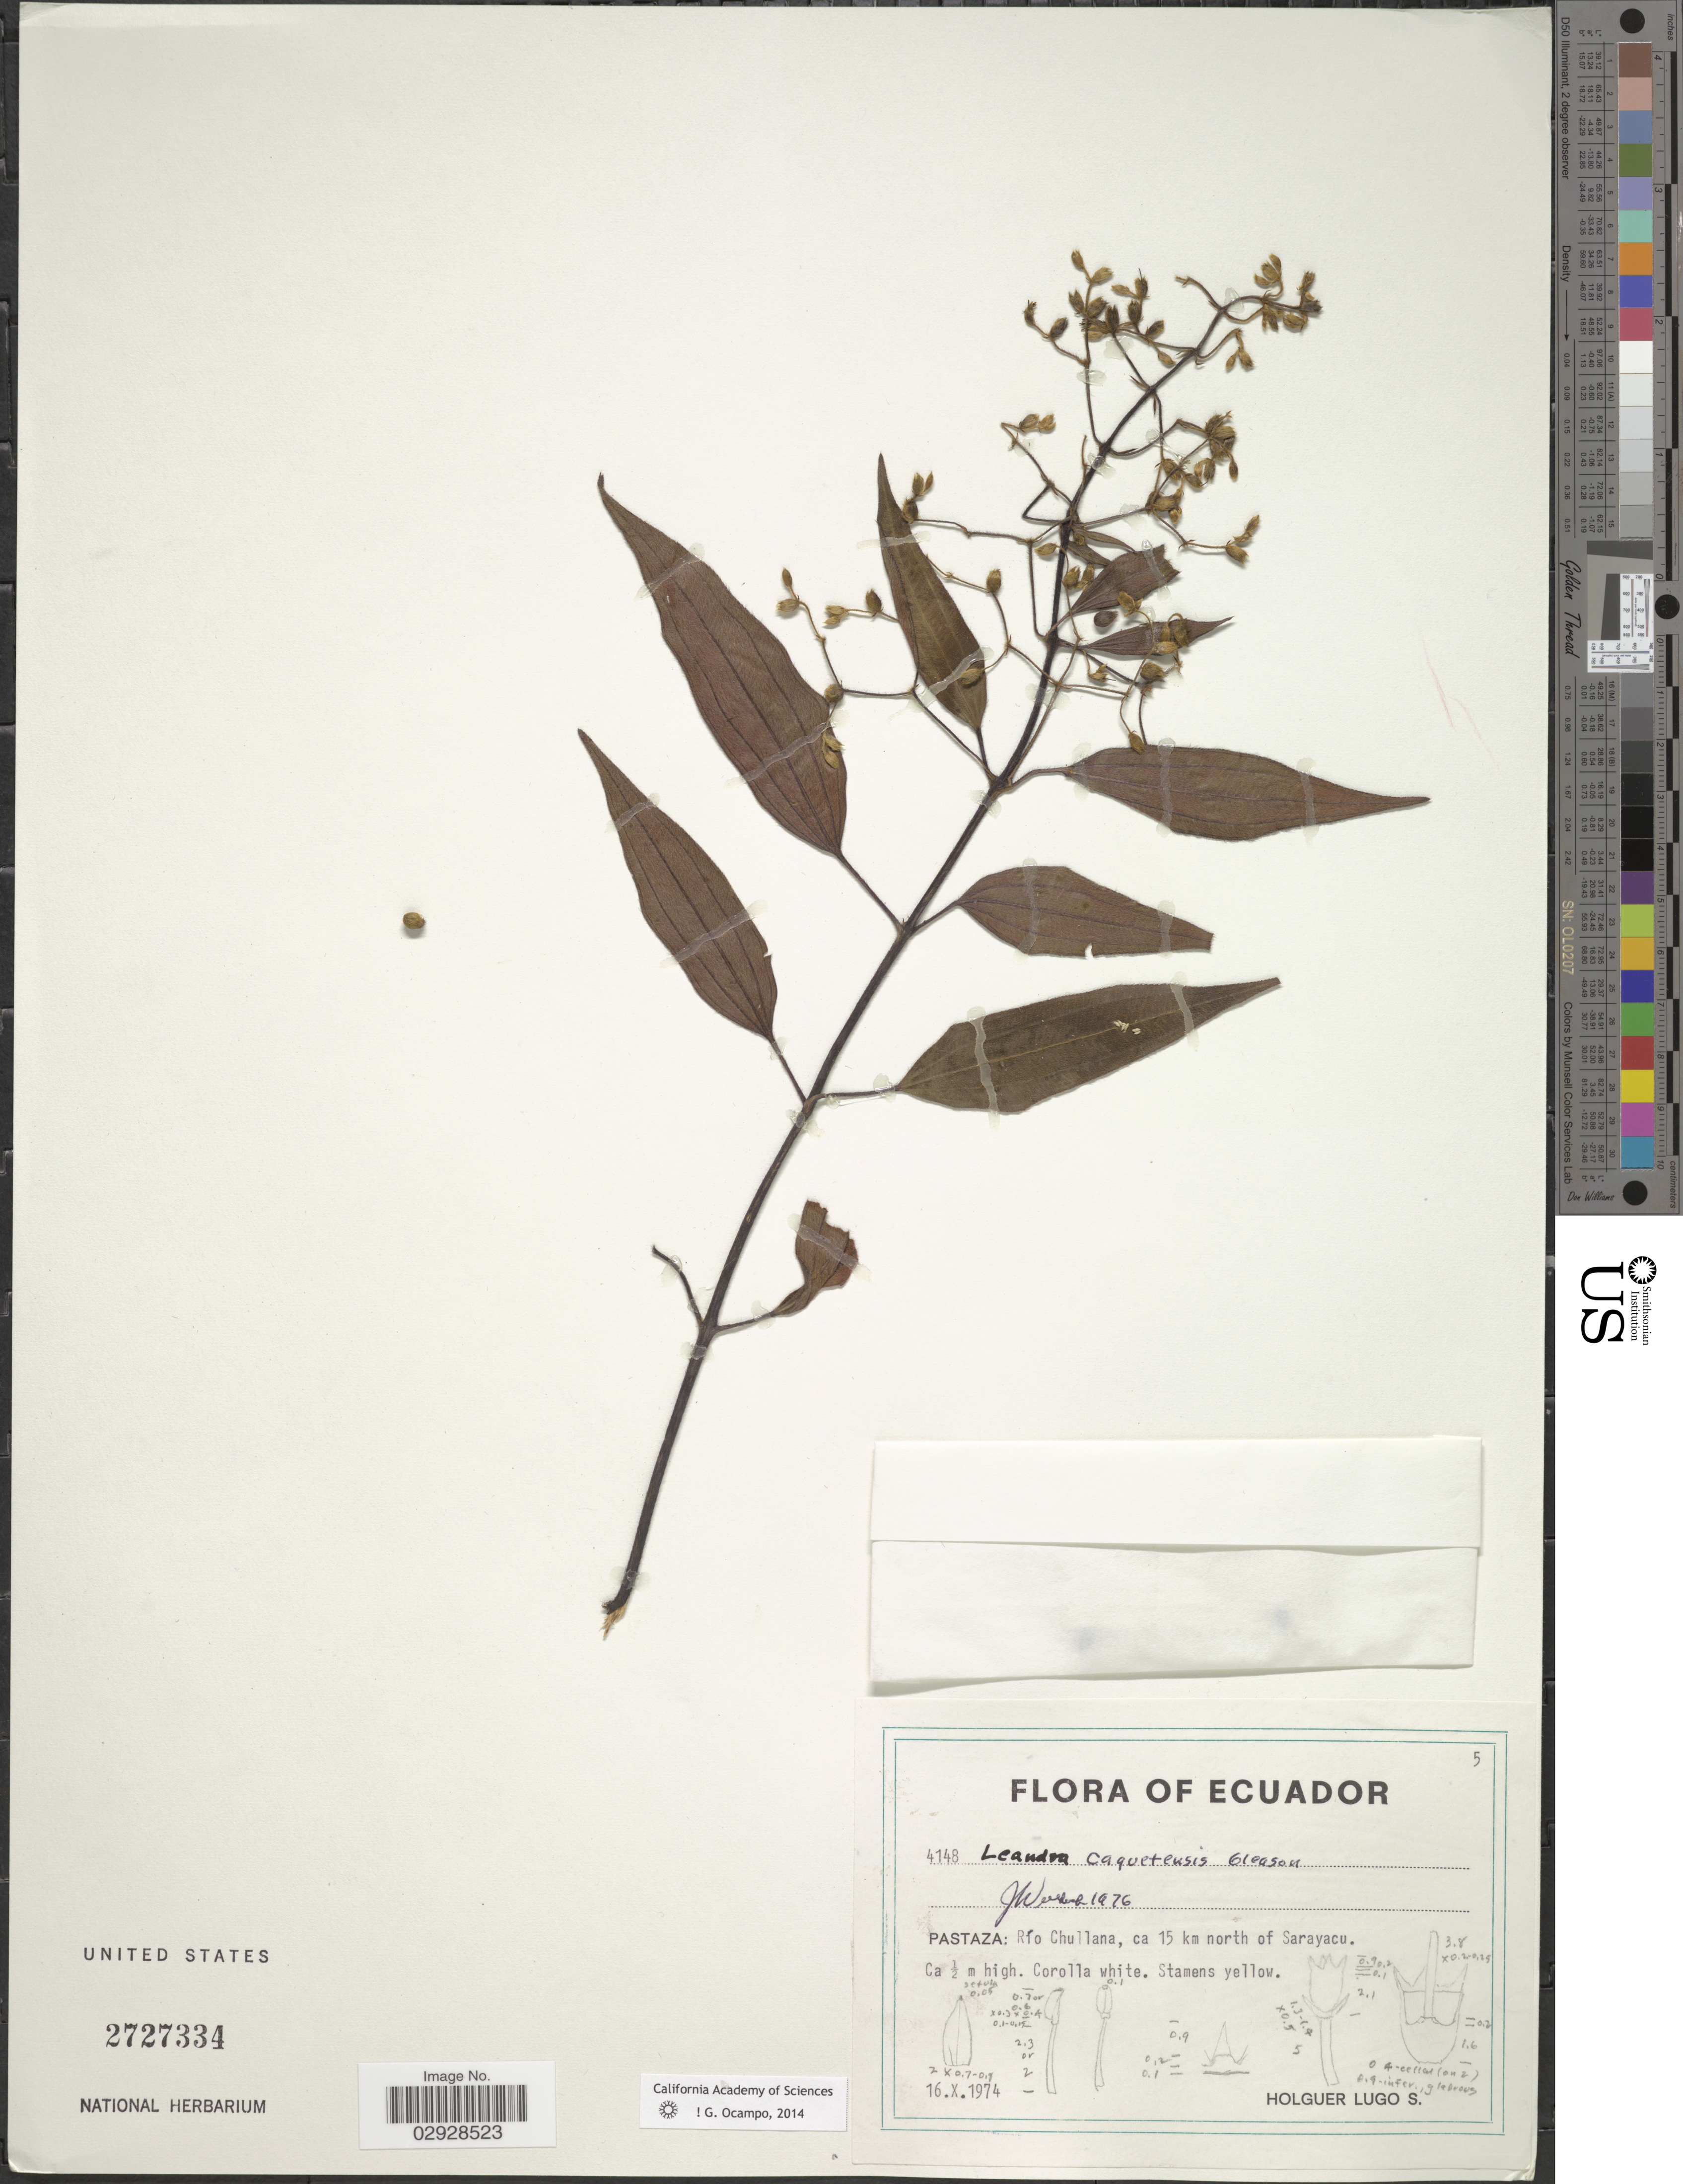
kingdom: Plantae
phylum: Tracheophyta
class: Magnoliopsida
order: Myrtales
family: Melastomataceae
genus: Leandra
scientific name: Leandra caquetensis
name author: Gleason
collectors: H. Lugo S.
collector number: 4148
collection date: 1974-10-16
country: Ecuador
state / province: Pastaza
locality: Río Chullana, ca 15 km north of Sarayacu.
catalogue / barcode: US 2727334